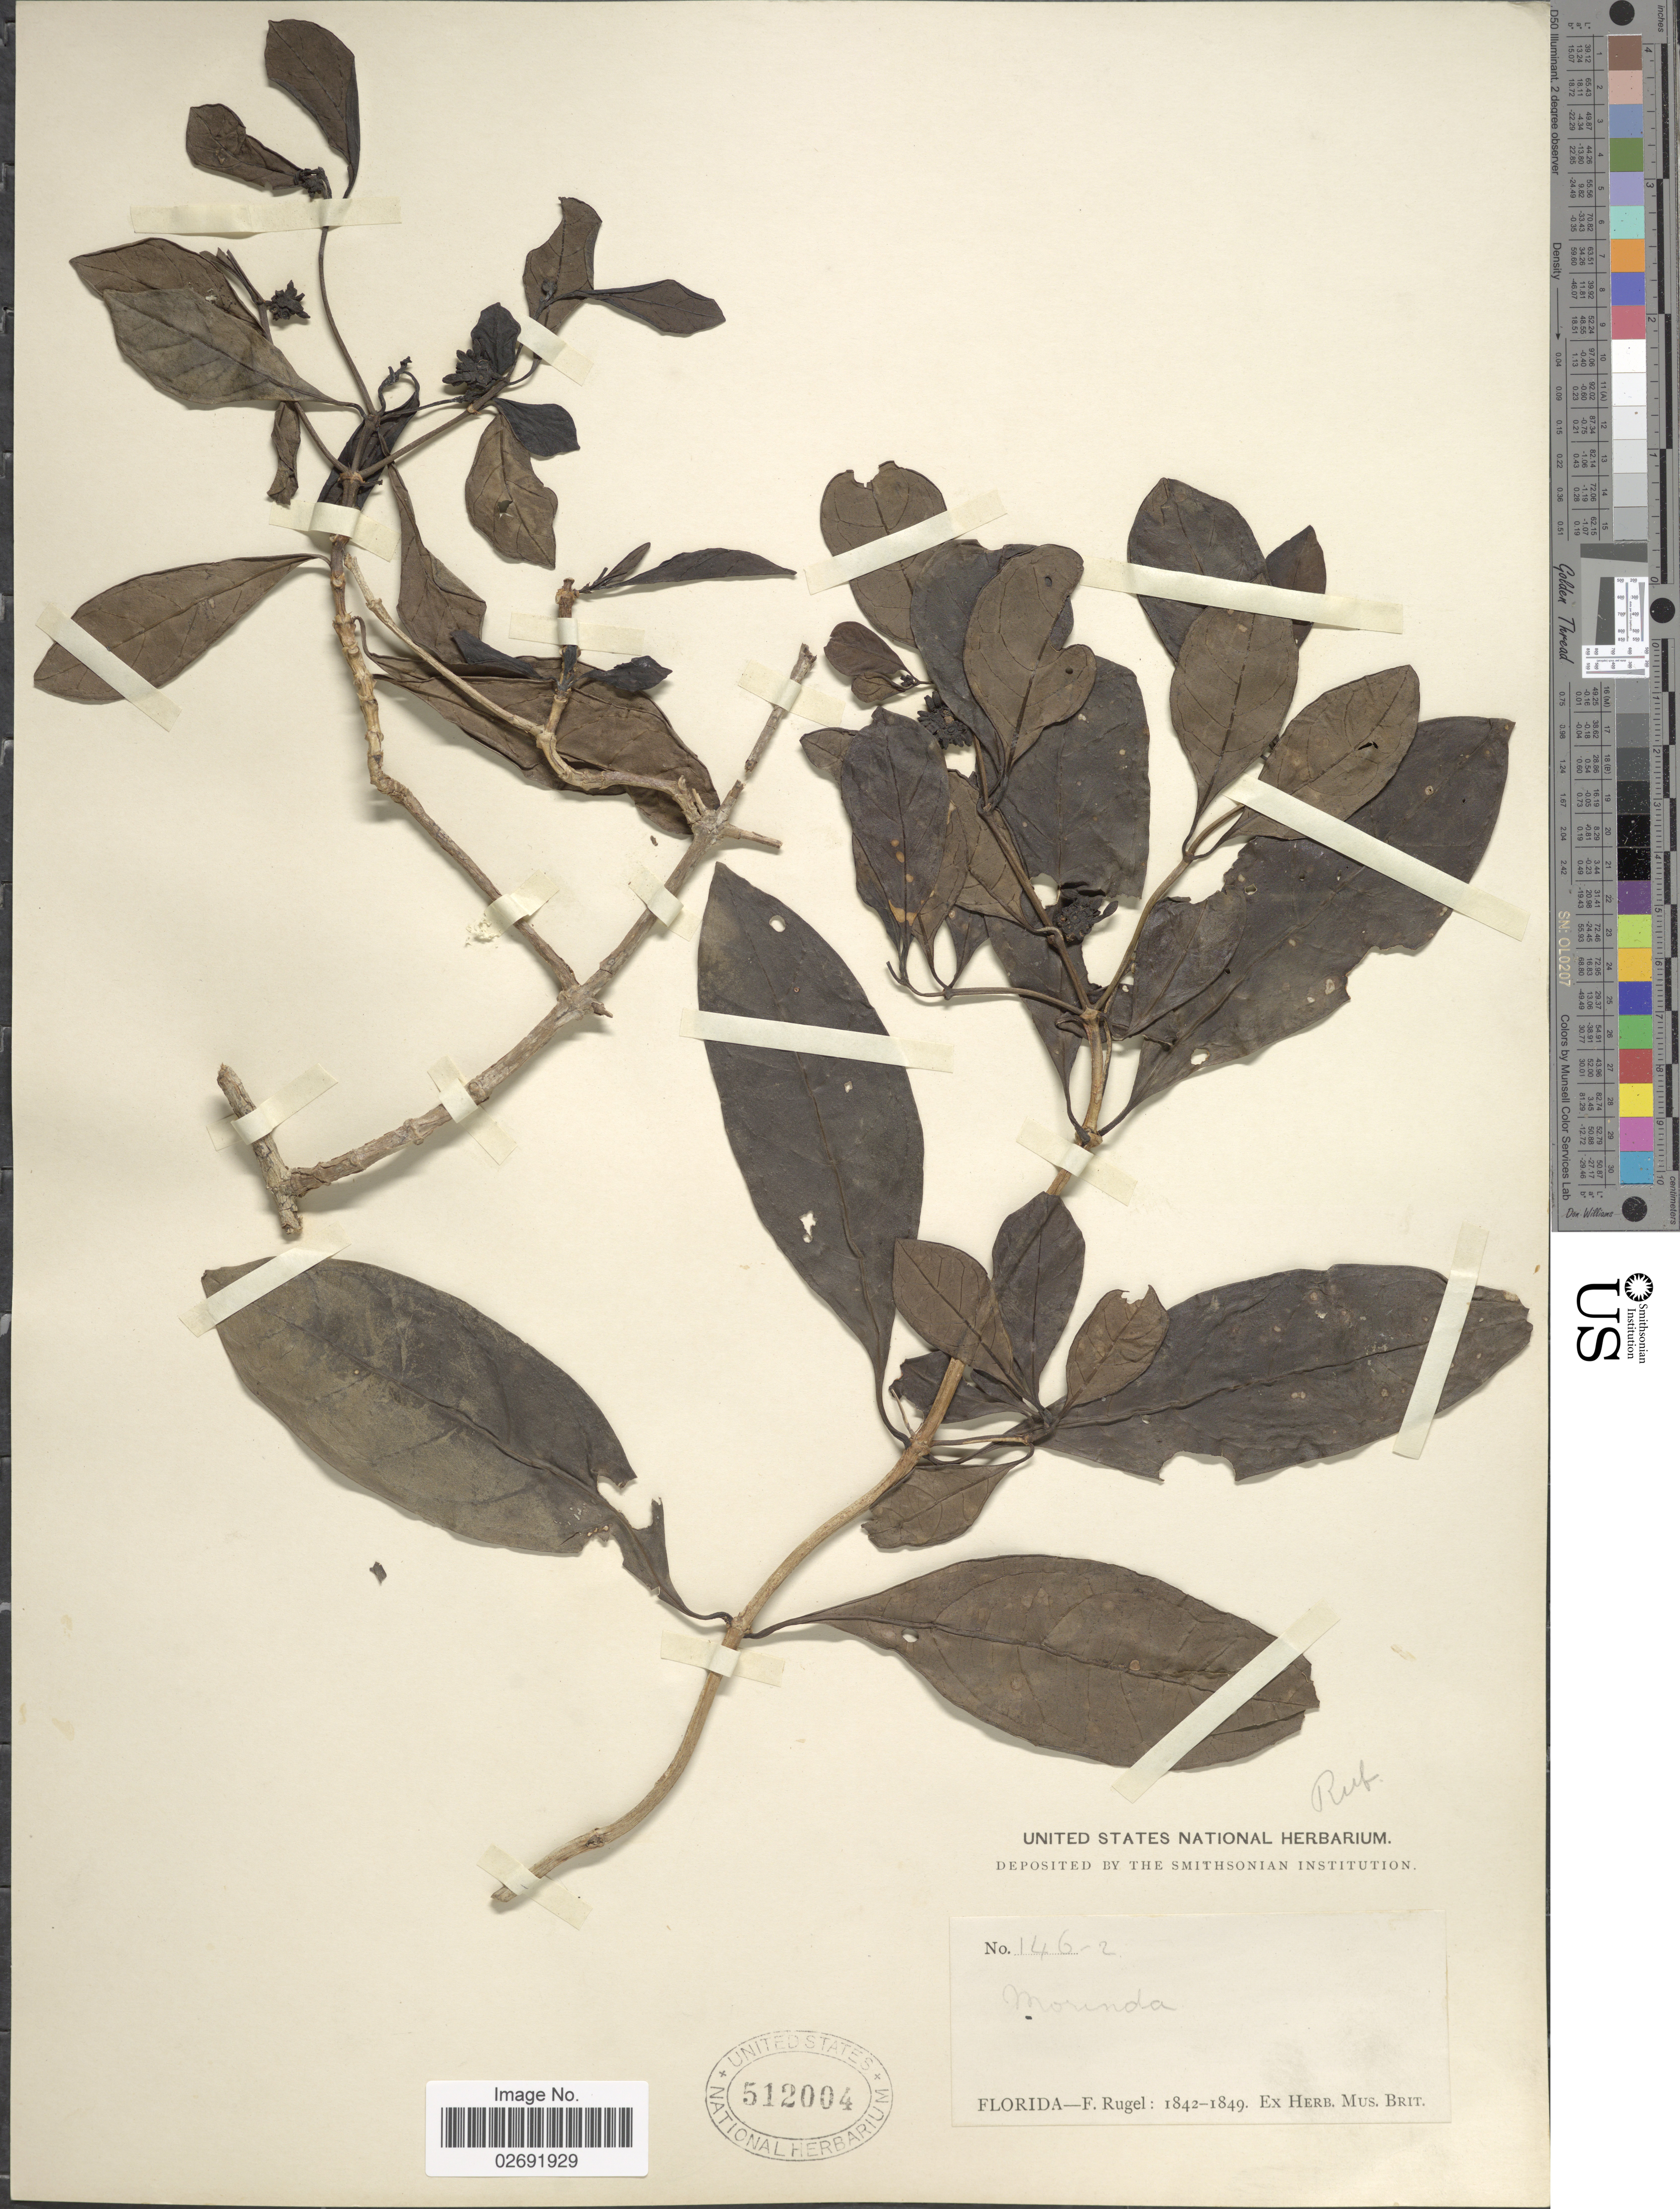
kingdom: Plantae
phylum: Tracheophyta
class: Magnoliopsida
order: Gentianales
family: Rubiaceae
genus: Morinda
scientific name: Morinda royoc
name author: L.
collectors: F. Rugel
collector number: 146-2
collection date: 1842/1849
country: United States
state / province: Florida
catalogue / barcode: US 512004